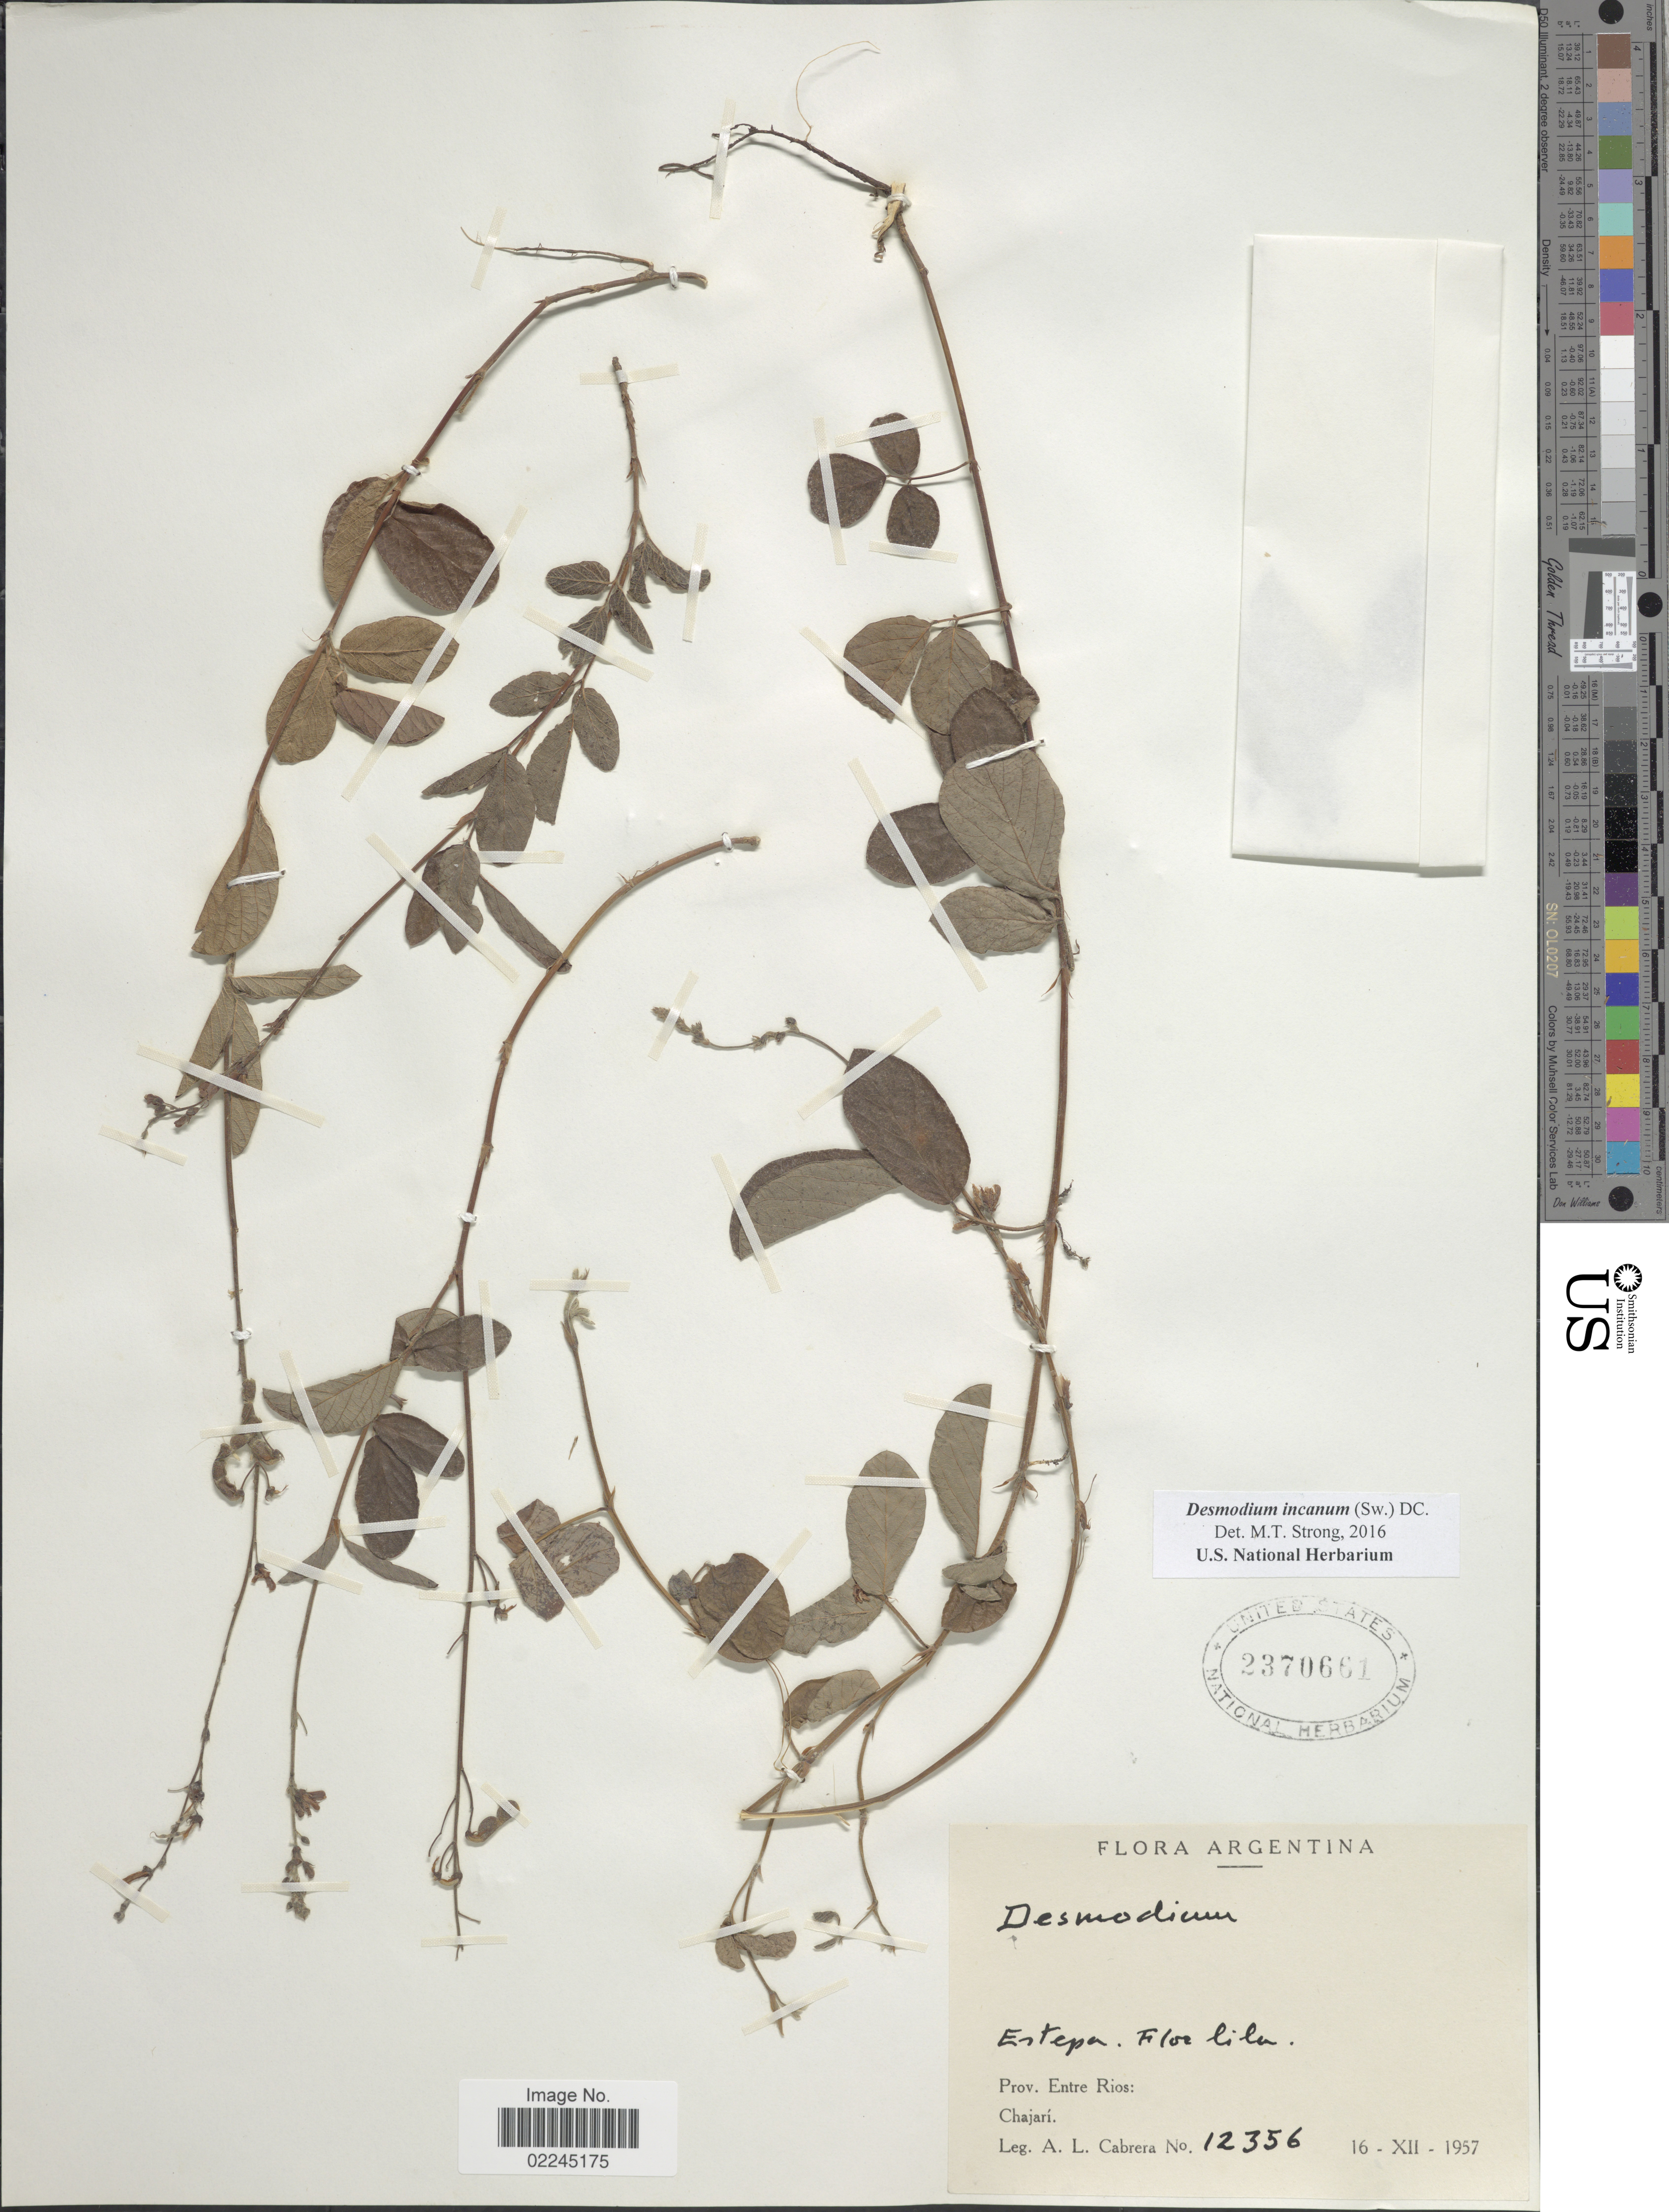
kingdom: Plantae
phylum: Tracheophyta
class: Magnoliopsida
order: Fabales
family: Fabaceae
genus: Desmodium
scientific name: Desmodium incanum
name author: (Sw.) DC.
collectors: A. L. Cabrera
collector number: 12356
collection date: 1957-12-16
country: Argentina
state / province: Entre Rios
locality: Prov. Entre Rios: Chajari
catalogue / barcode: US 2370661